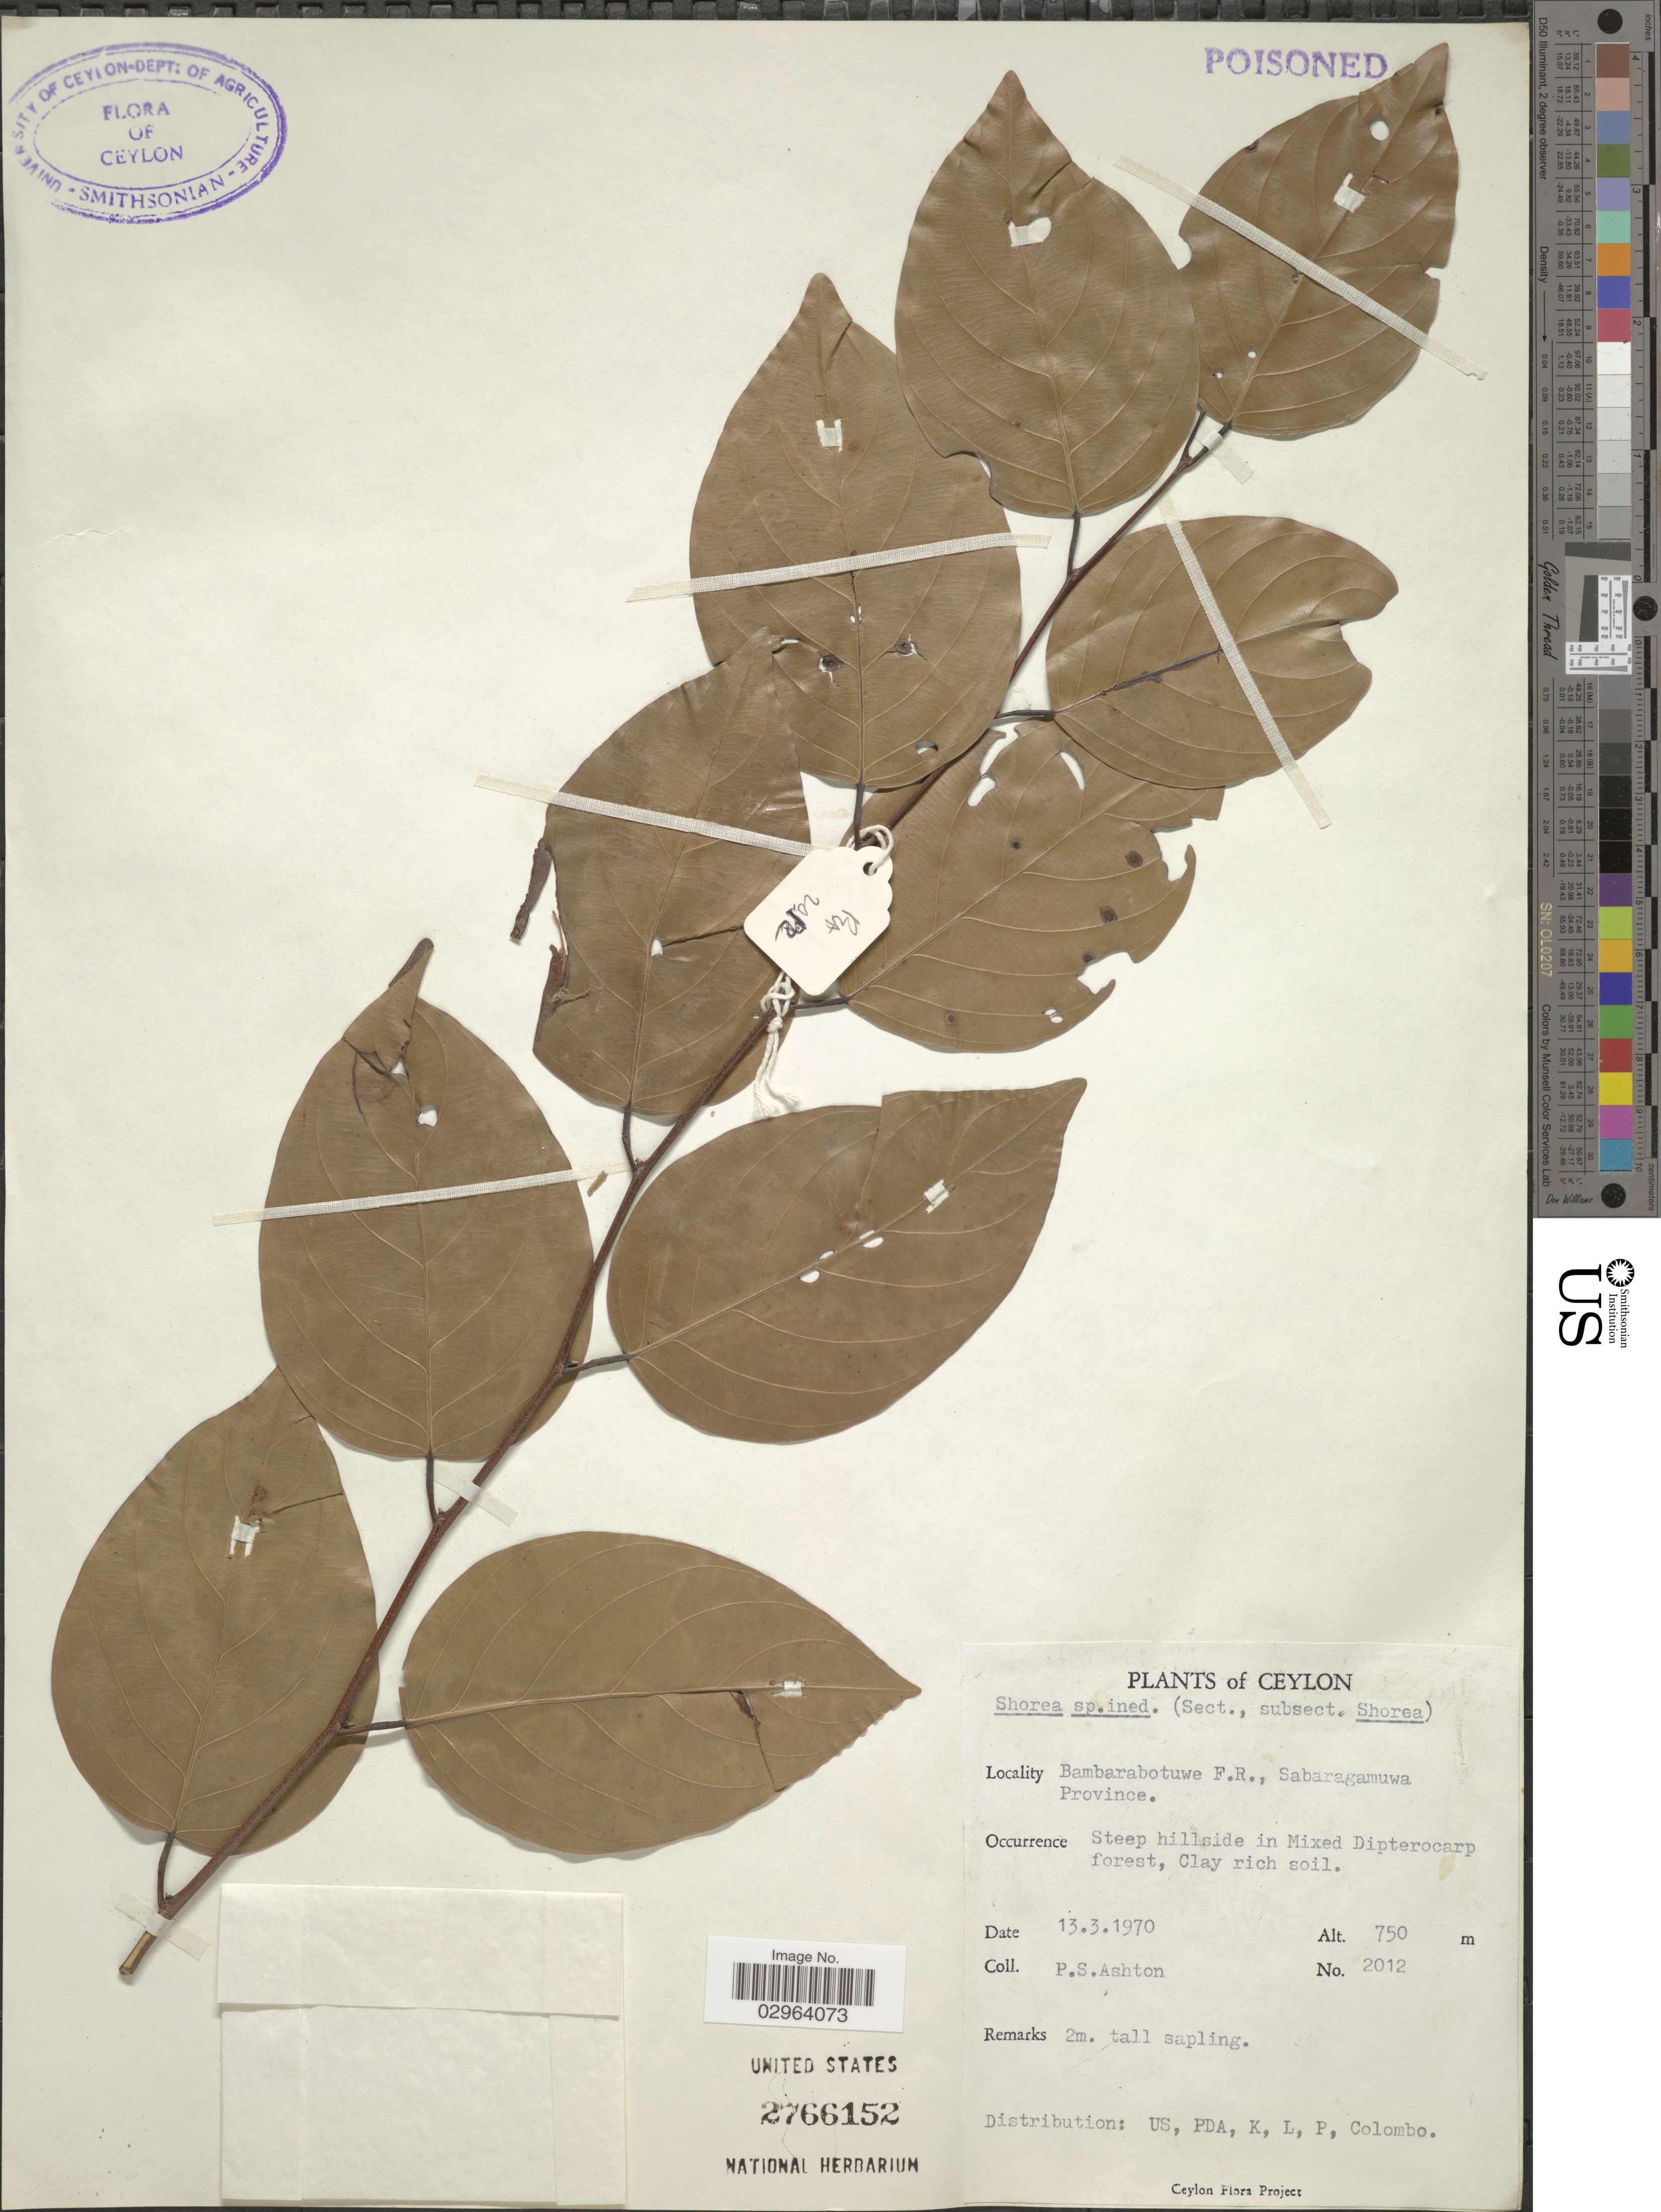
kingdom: Plantae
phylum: Tracheophyta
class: Magnoliopsida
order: Malvales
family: Dipterocarpaceae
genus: Shorea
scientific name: Shorea pallescens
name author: P.S. Ashton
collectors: P. S. Ashton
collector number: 2012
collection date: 1970-03-13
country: Sri Lanka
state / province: Sabaragamuwa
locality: Ceylon. Bambarabotuwe F.R.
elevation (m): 750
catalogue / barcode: US 2766152